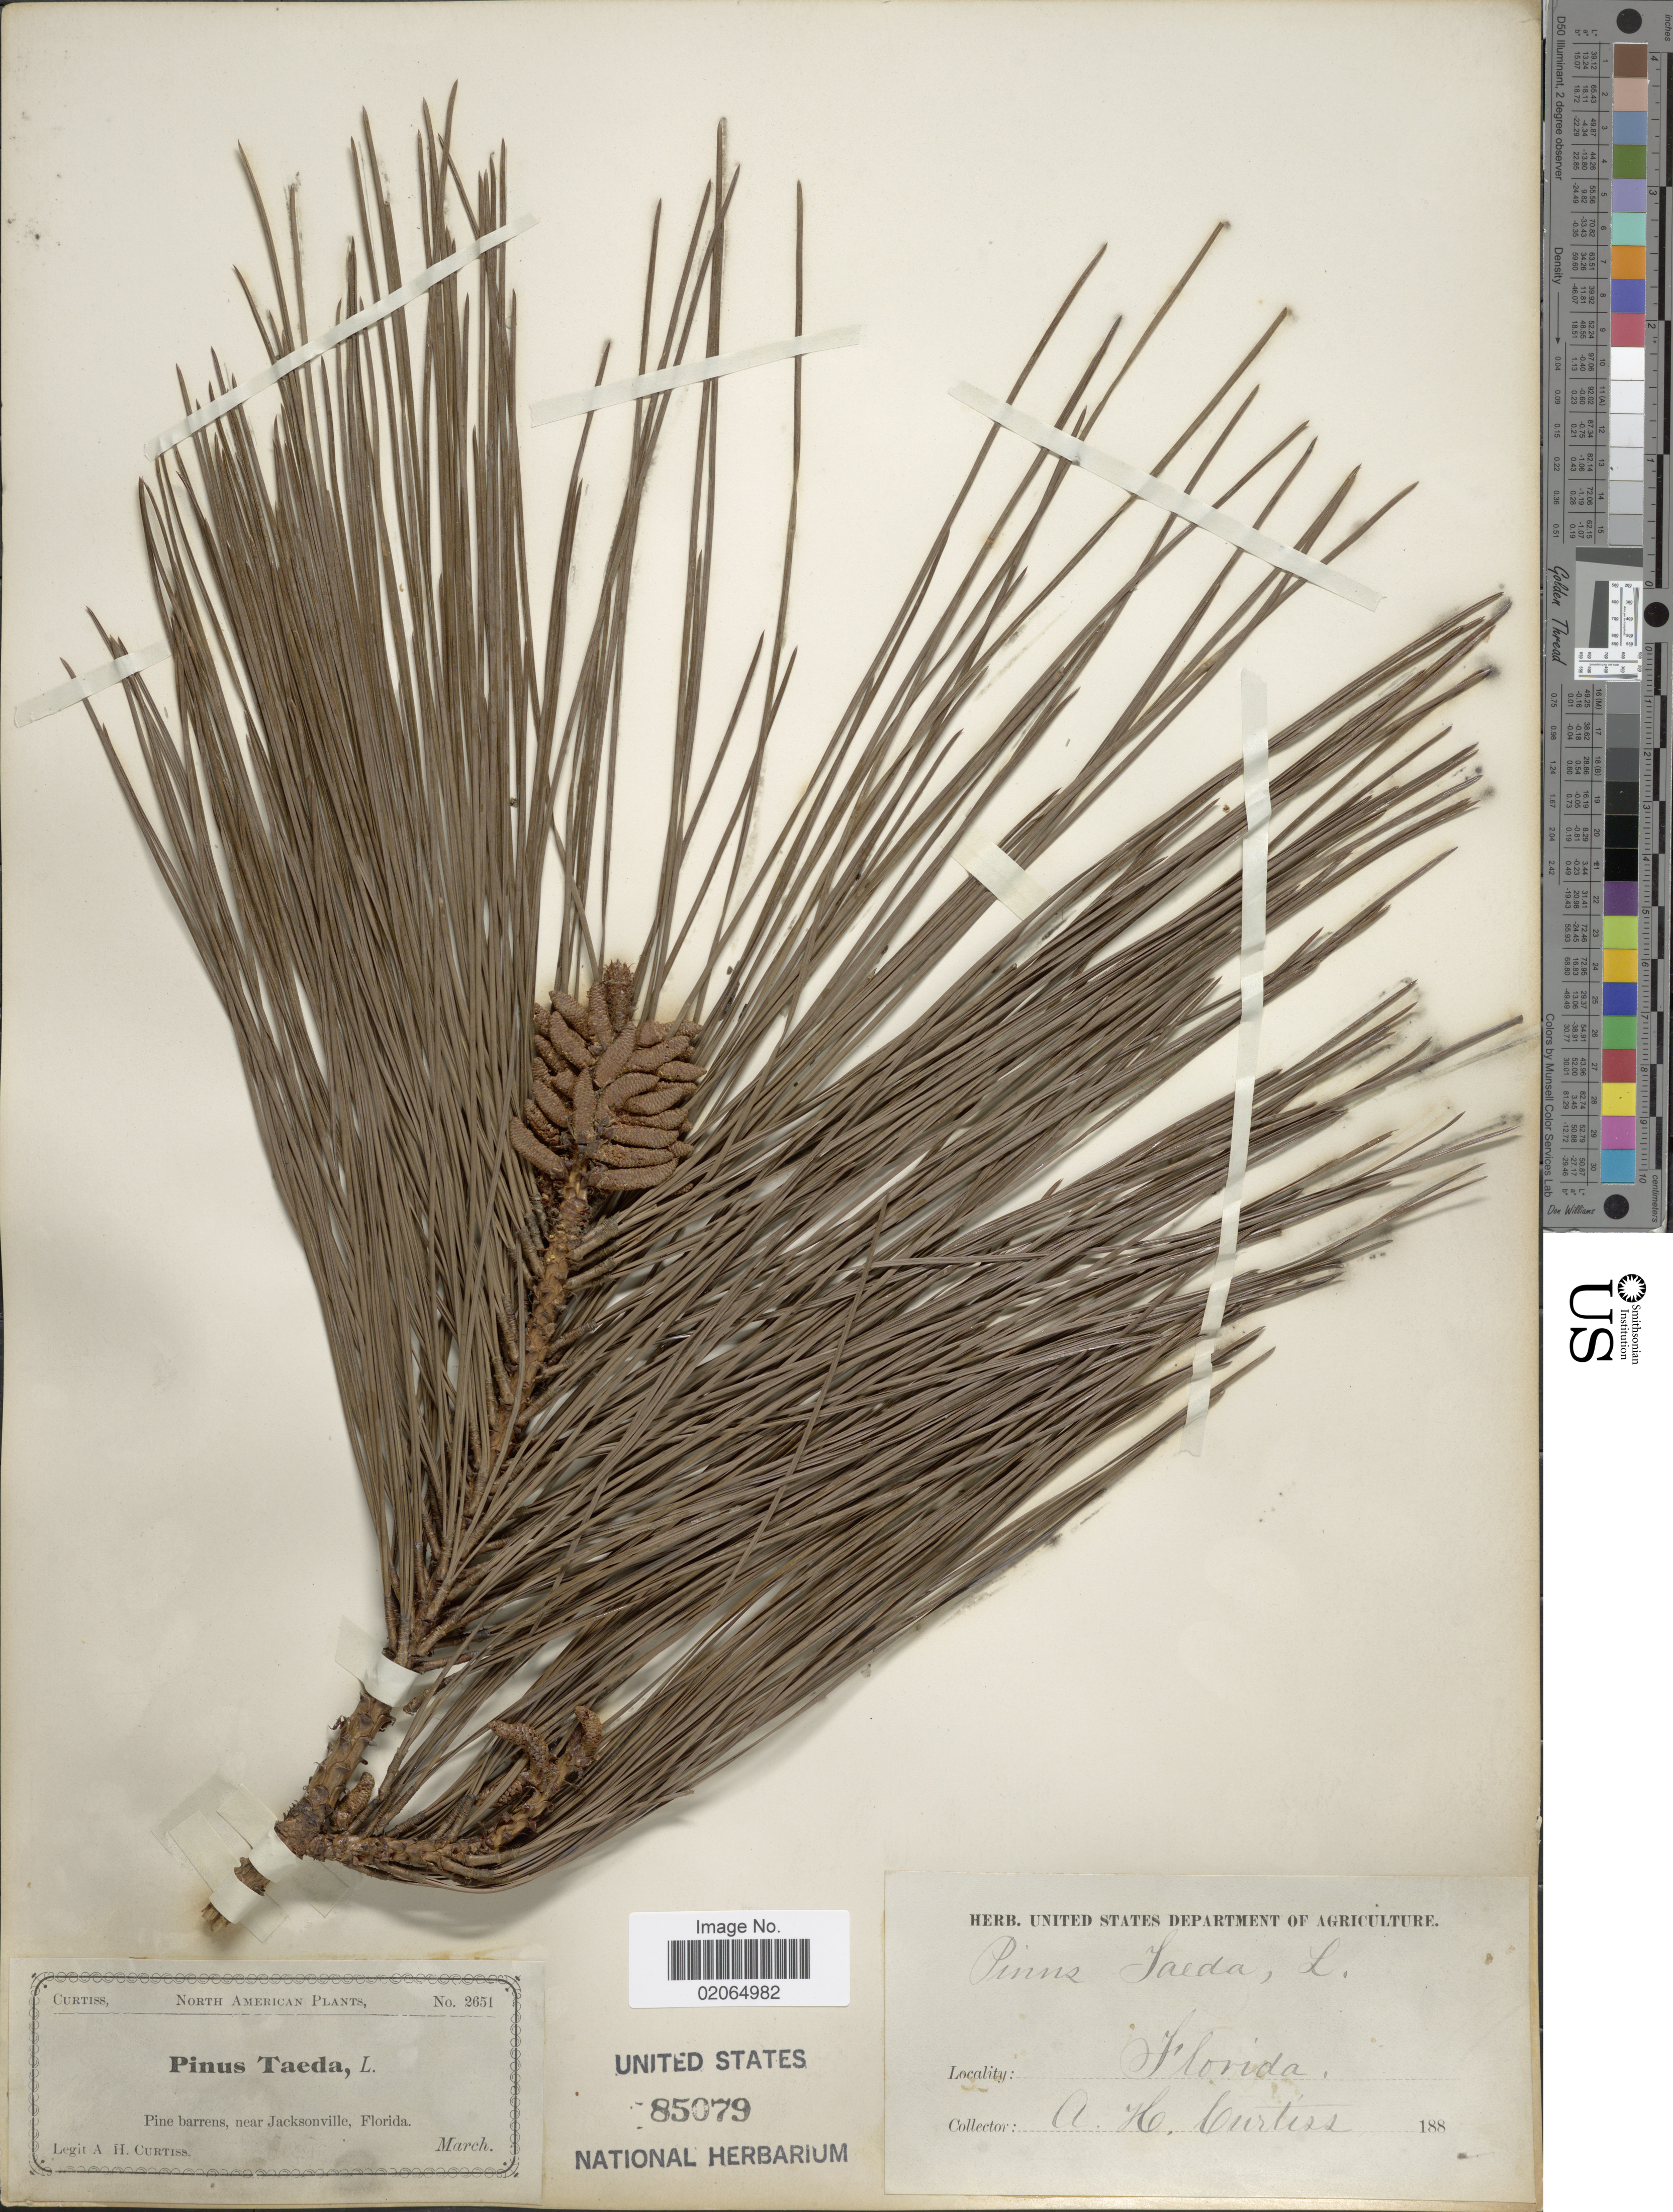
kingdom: Plantae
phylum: Tracheophyta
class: Pinopsida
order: Pinales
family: Pinaceae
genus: Pinus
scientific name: Pinus taeda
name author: L.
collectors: A. H. Curtiss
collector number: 2651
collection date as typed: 188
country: United States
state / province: Florida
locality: Near Jacksonville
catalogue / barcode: US 85079